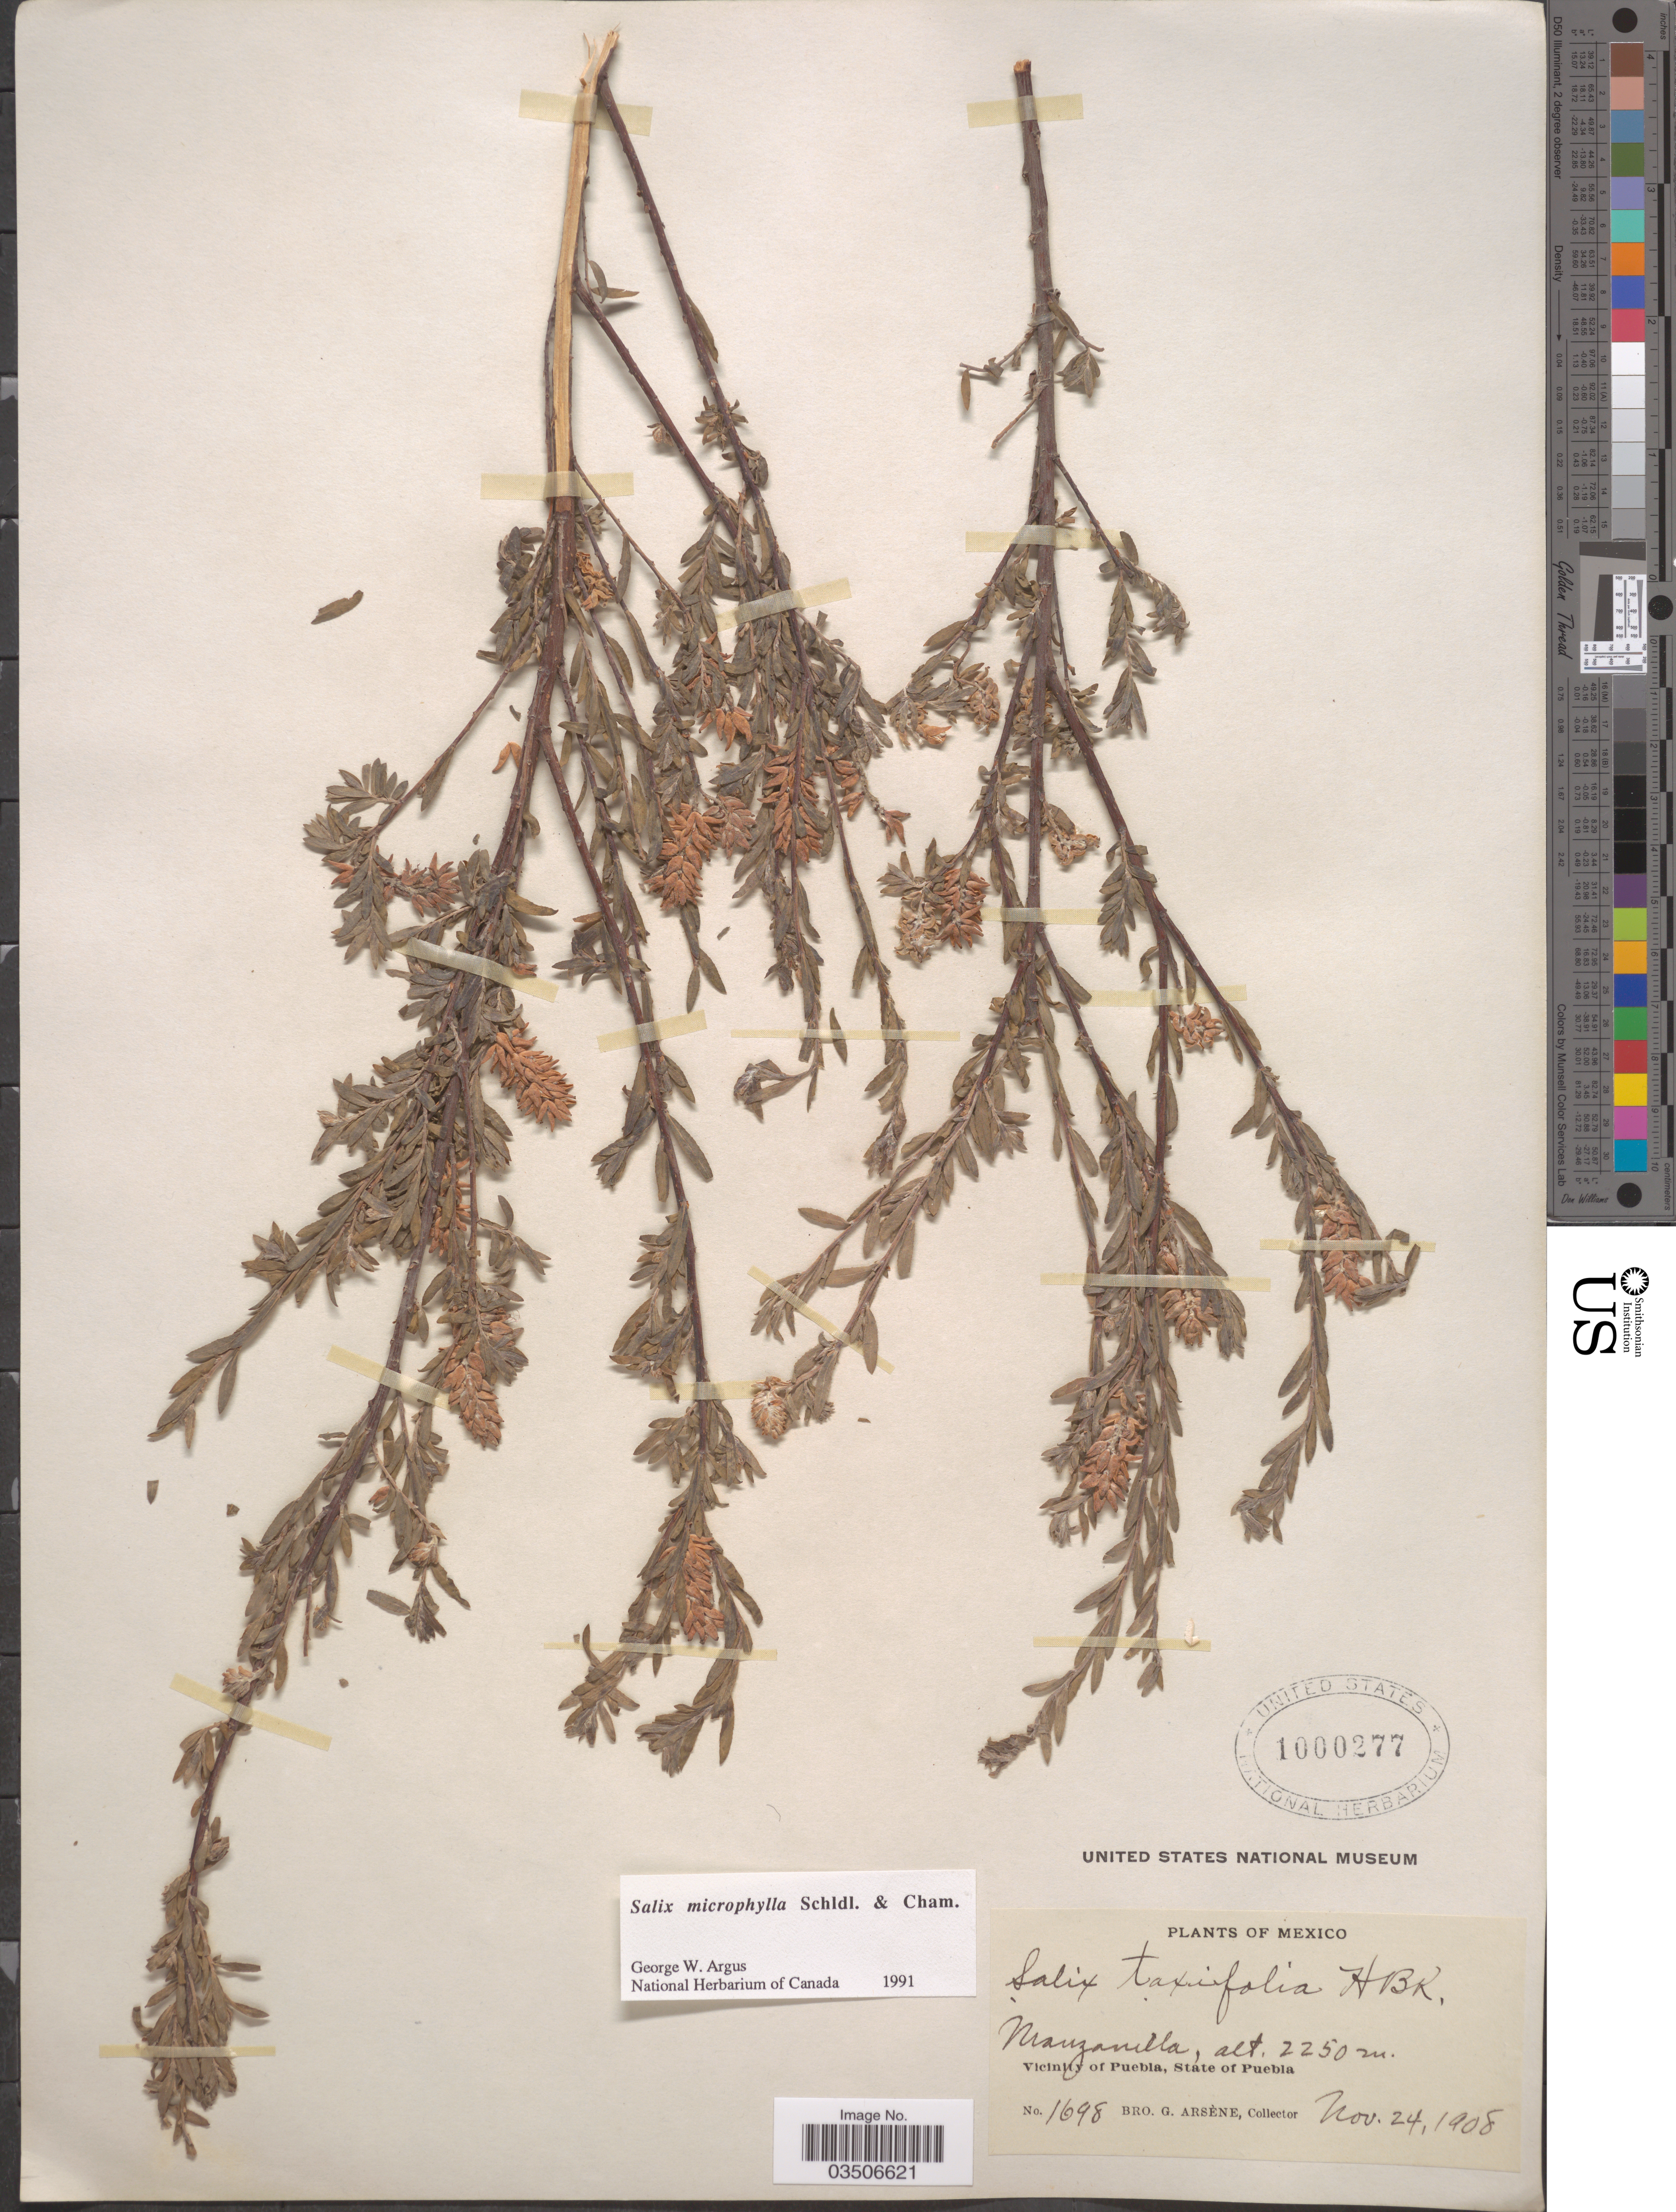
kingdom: Plantae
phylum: Tracheophyta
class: Magnoliopsida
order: Malpighiales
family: Salicaceae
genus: Salix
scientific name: Salix microphylla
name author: Schltdl. & Cham.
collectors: Bro. G. Arsène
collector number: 1698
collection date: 1908-11-24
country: Mexico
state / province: Puebla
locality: Manzanilla. Vicinity of Puebla.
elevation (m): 2250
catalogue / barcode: US 1000277